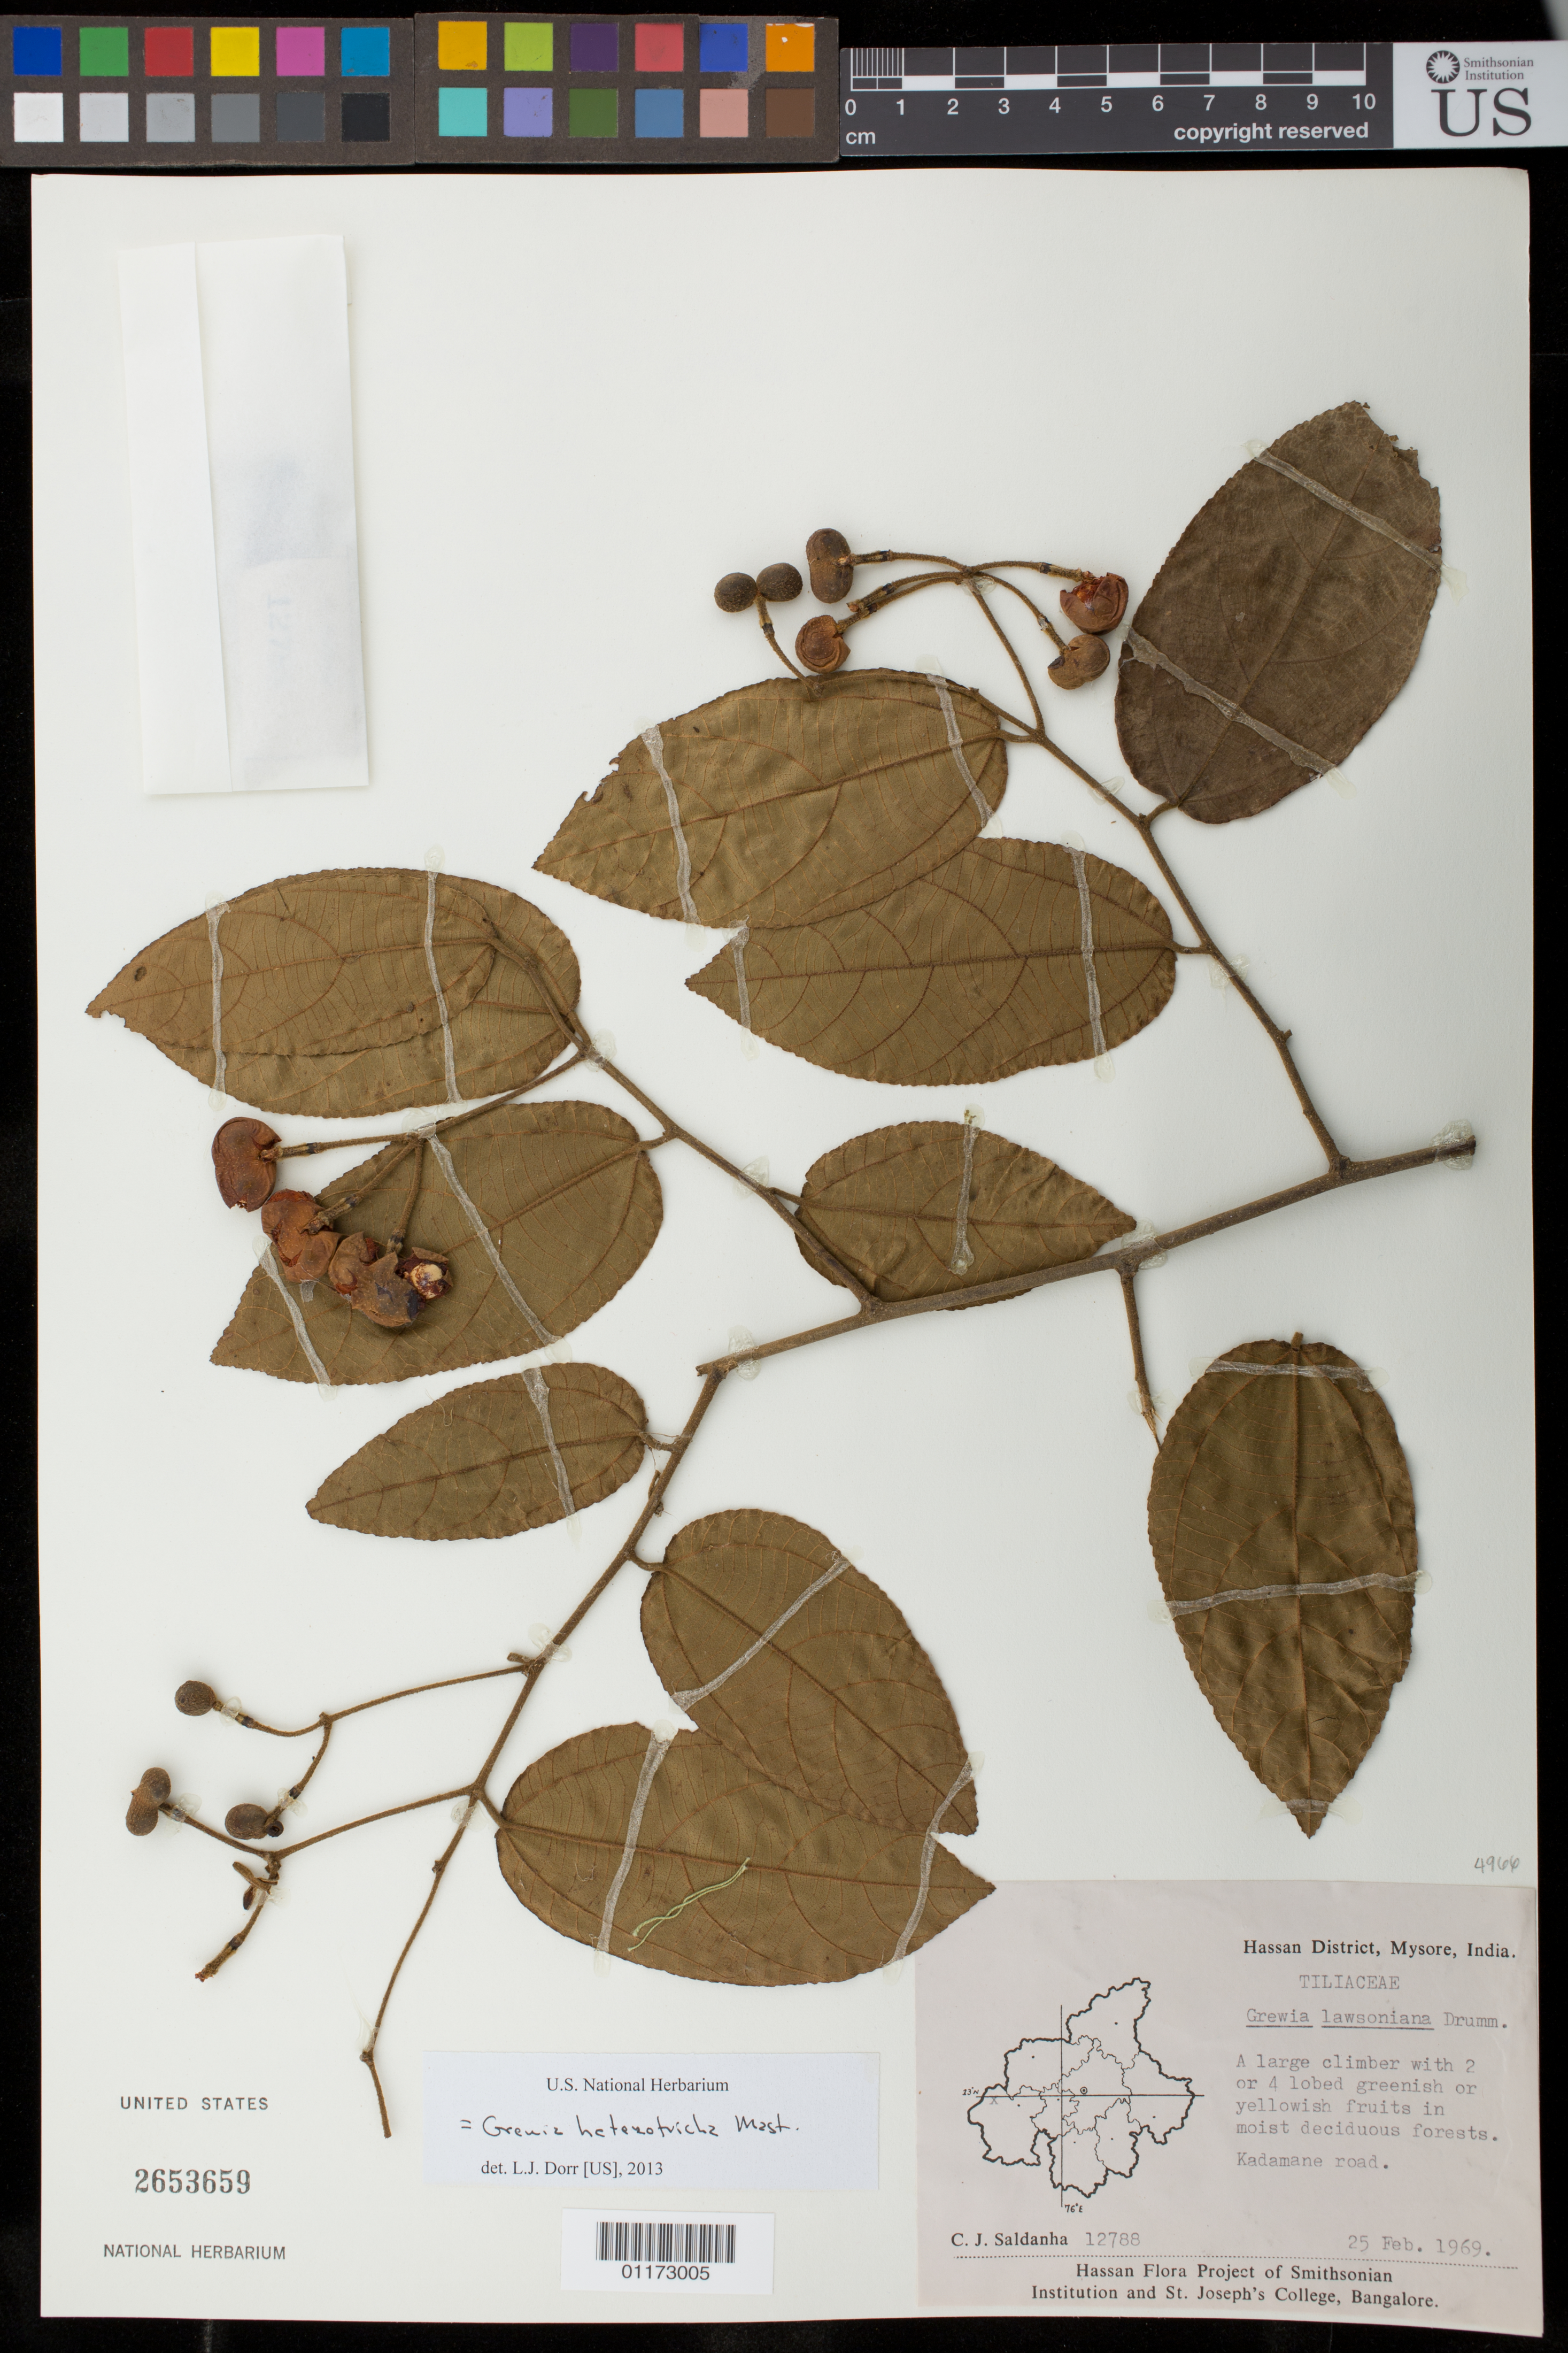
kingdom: Plantae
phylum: Tracheophyta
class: Magnoliopsida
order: Malvales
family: Malvaceae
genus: Microcos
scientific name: Microcos heterotricha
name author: (Mast.) Burret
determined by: Jourdain-Fievet, L.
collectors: C. J. Saldanha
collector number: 12788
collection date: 1969-02-25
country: India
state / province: Karnataka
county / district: Hassan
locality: Kadamane road. Mysore.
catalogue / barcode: US 2653659